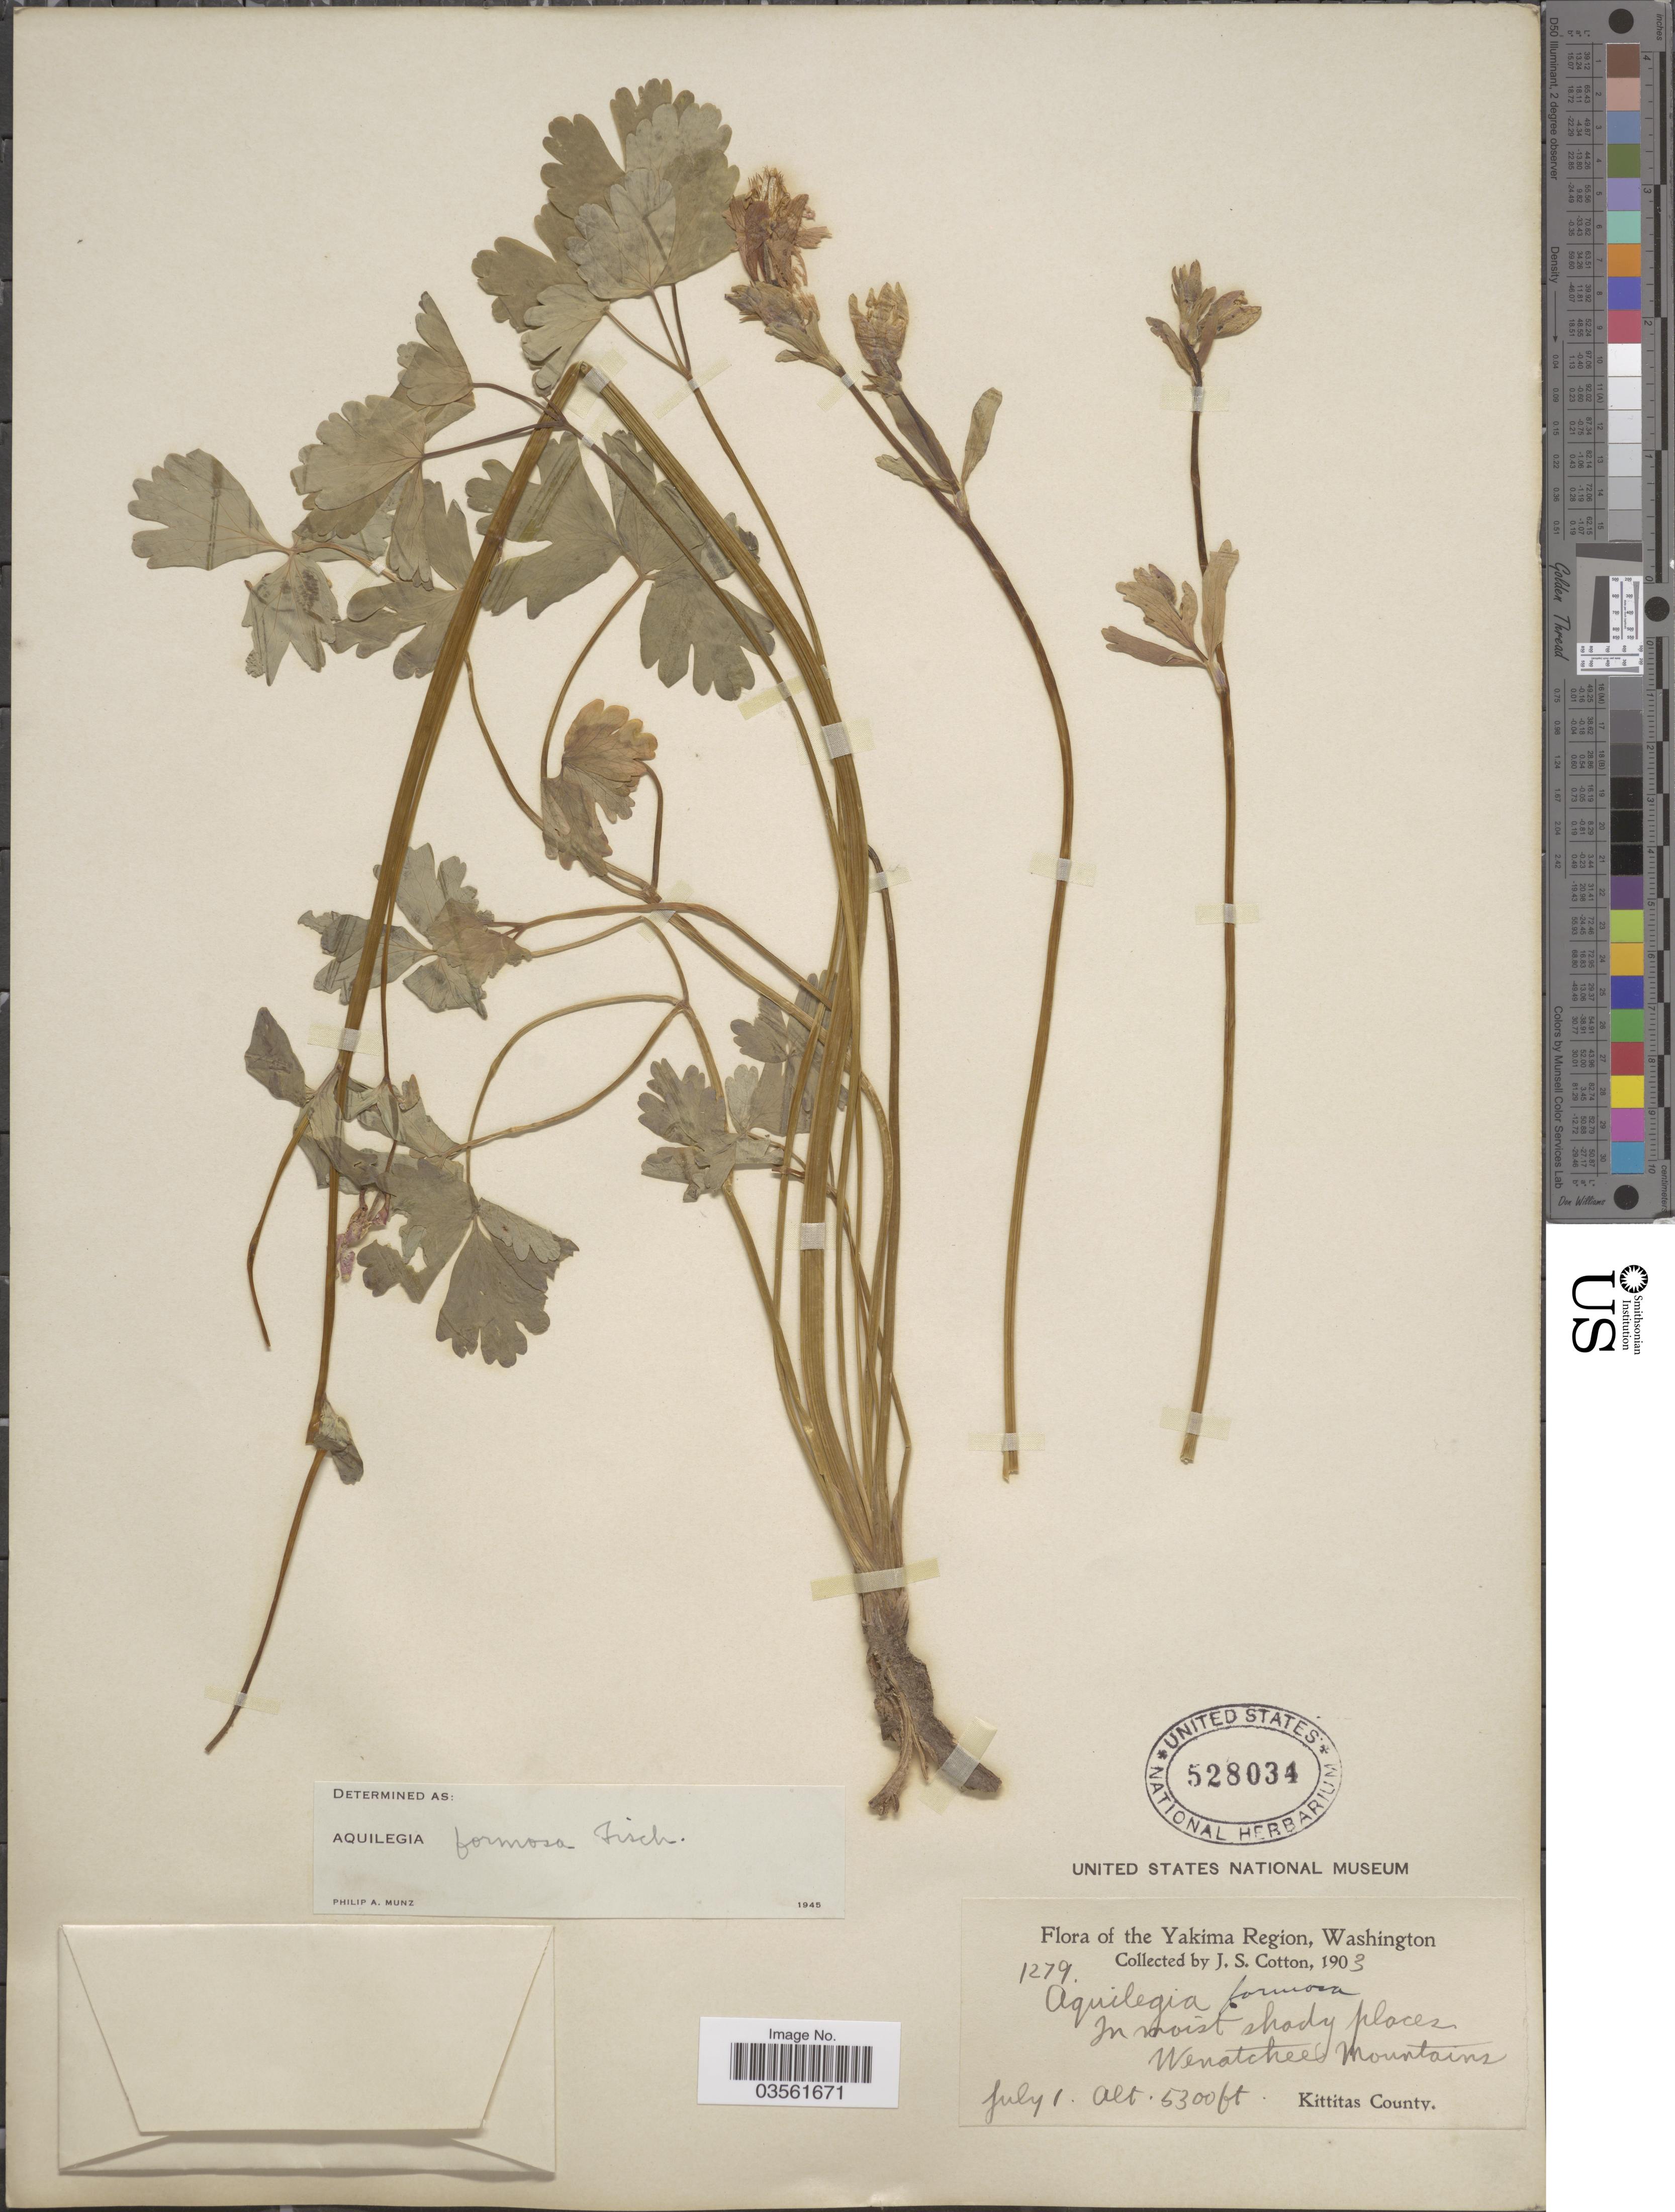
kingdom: Plantae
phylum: Tracheophyta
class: Magnoliopsida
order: Ranunculales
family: Ranunculaceae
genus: Aquilegia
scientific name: Aquilegia formosa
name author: Fisch. ex DC.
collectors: J. S. Cotton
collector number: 1279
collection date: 1903-07-01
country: United States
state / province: Washington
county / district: Kittitas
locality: Yakima Region. Wenatchee Mountains. Kittitas County.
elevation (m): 1615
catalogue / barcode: US 528034